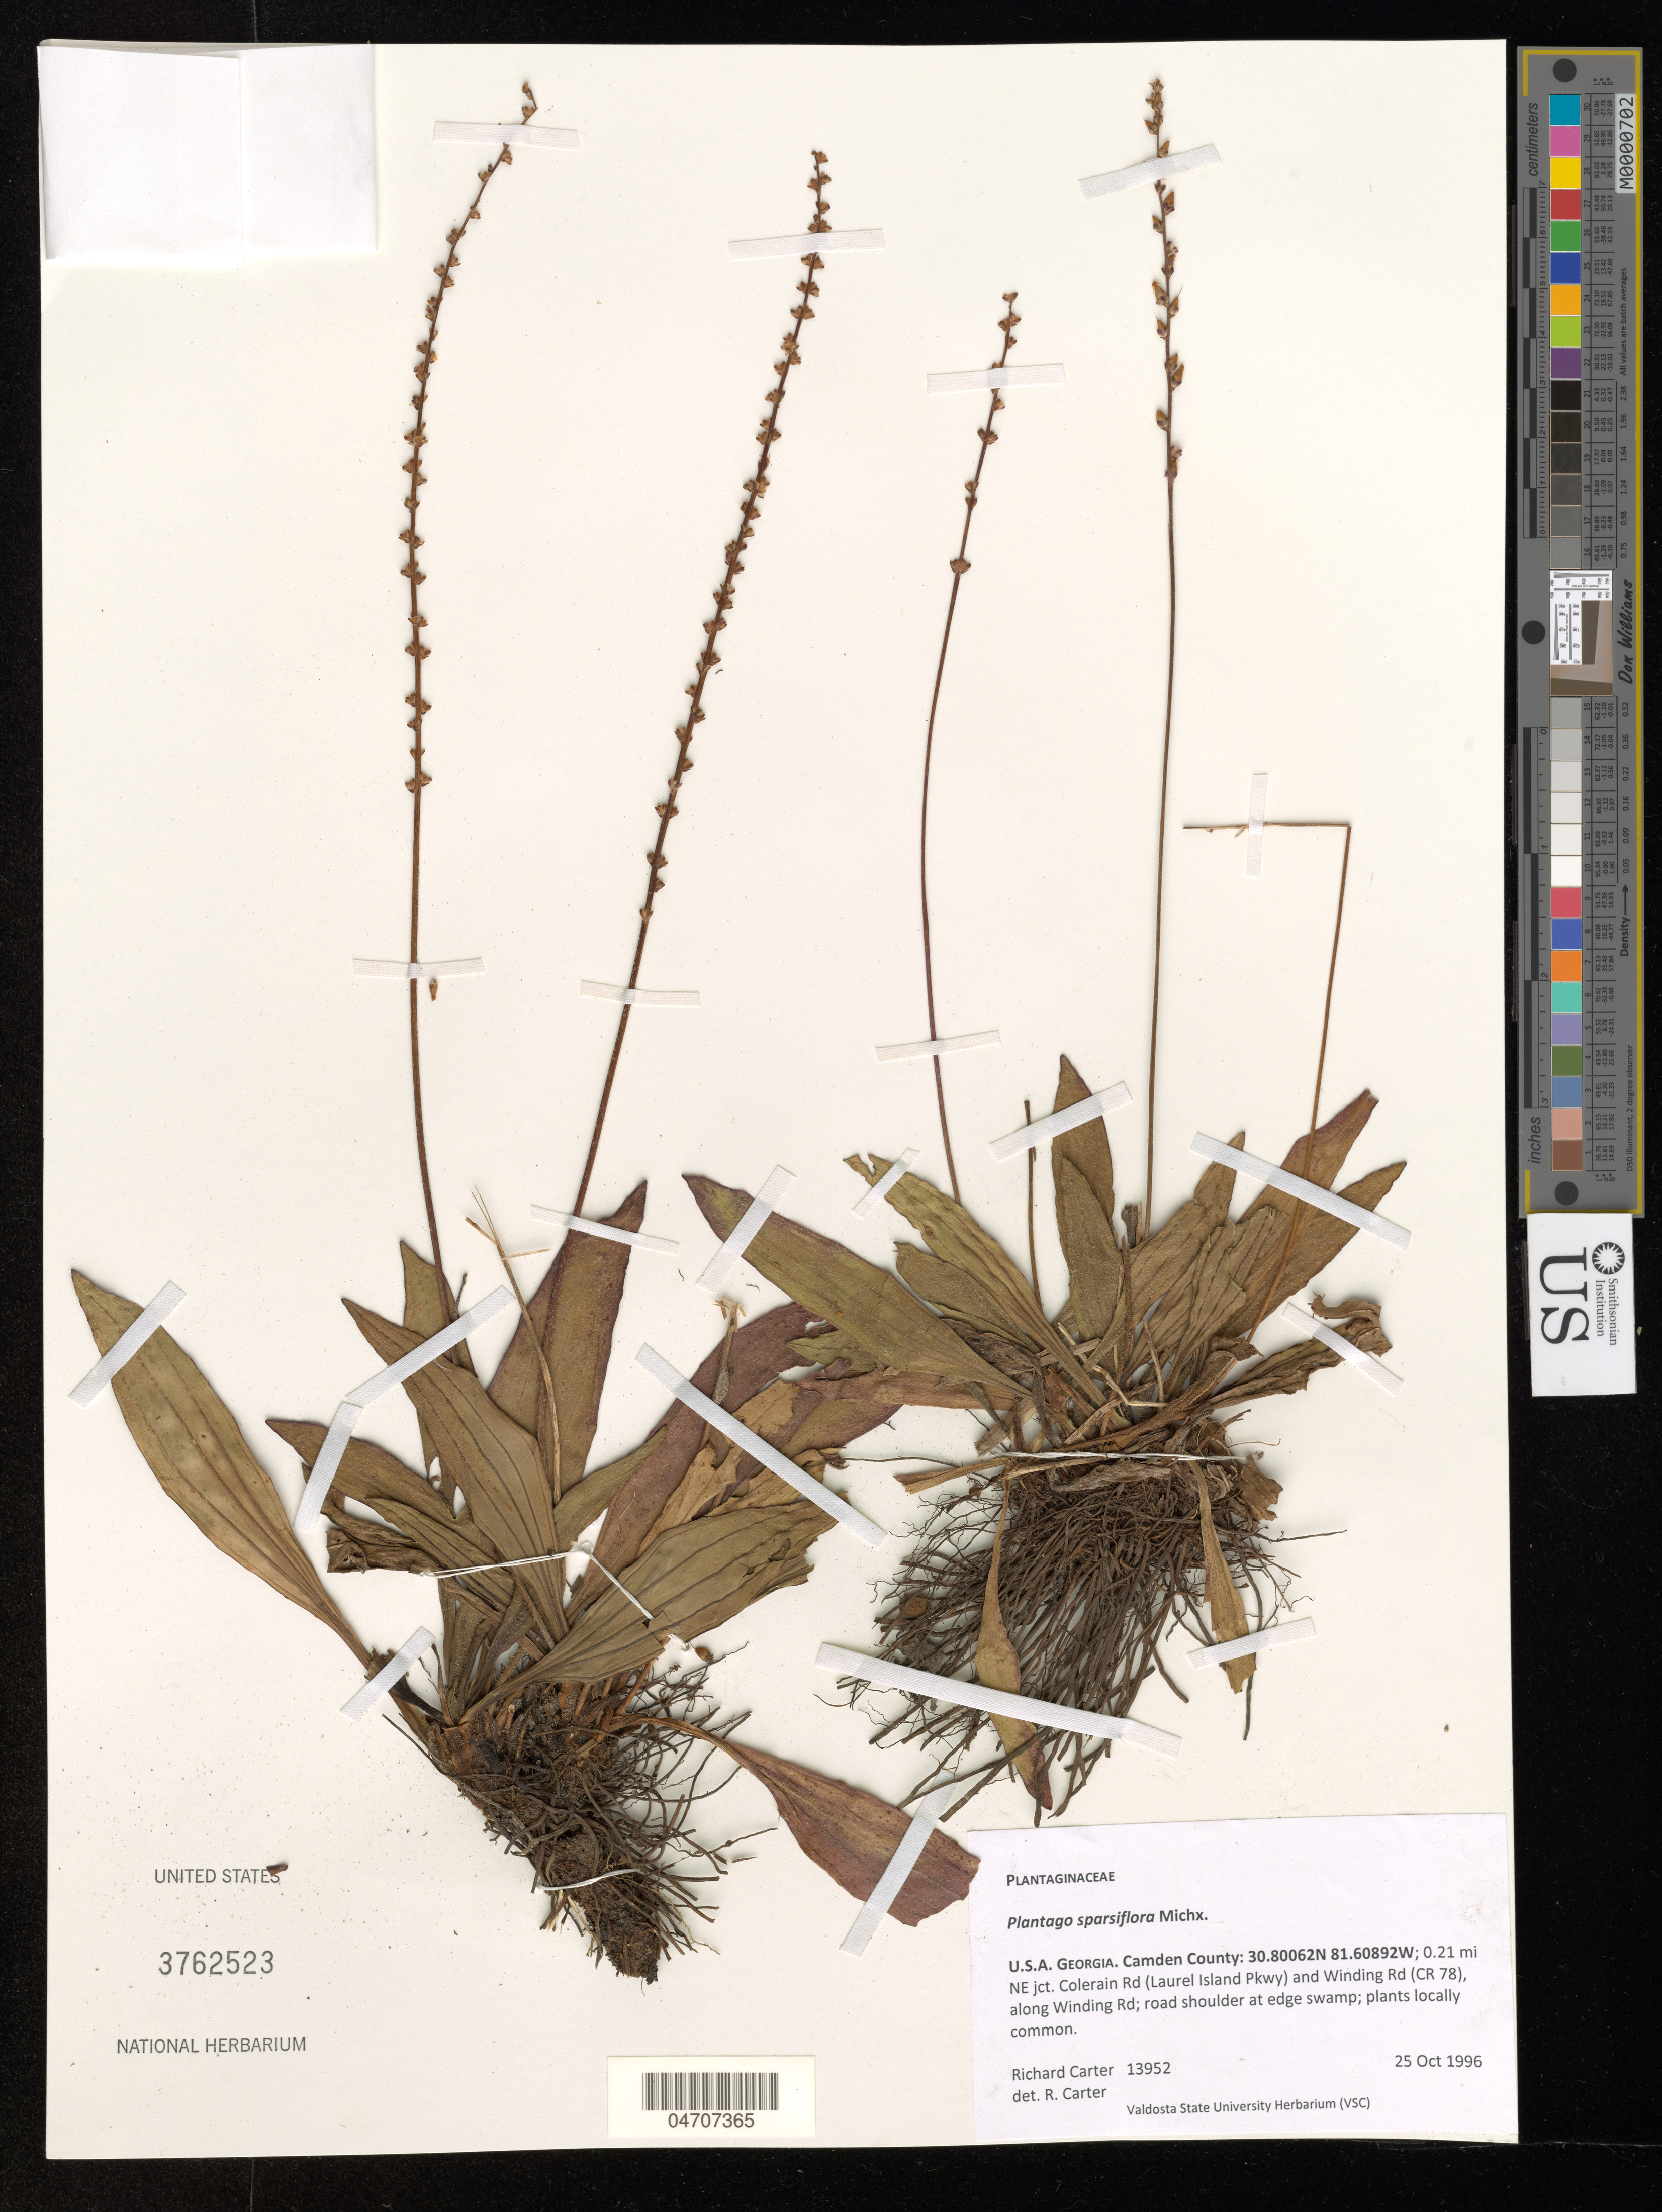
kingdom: Plantae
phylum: Tracheophyta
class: Magnoliopsida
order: Lamiales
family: Plantaginaceae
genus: Plantago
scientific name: Plantago sparsiflora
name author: Michx.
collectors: R. Carter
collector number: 13952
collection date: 1996-10-25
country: United States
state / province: Georgia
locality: Camden County: 0.21 mi NE jct. Colerain Rd (Laurel Island Pkwy) and Winding Rd (CR 78), along Winding Rd; road shoulder at edge swamp.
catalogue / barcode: US 3762523